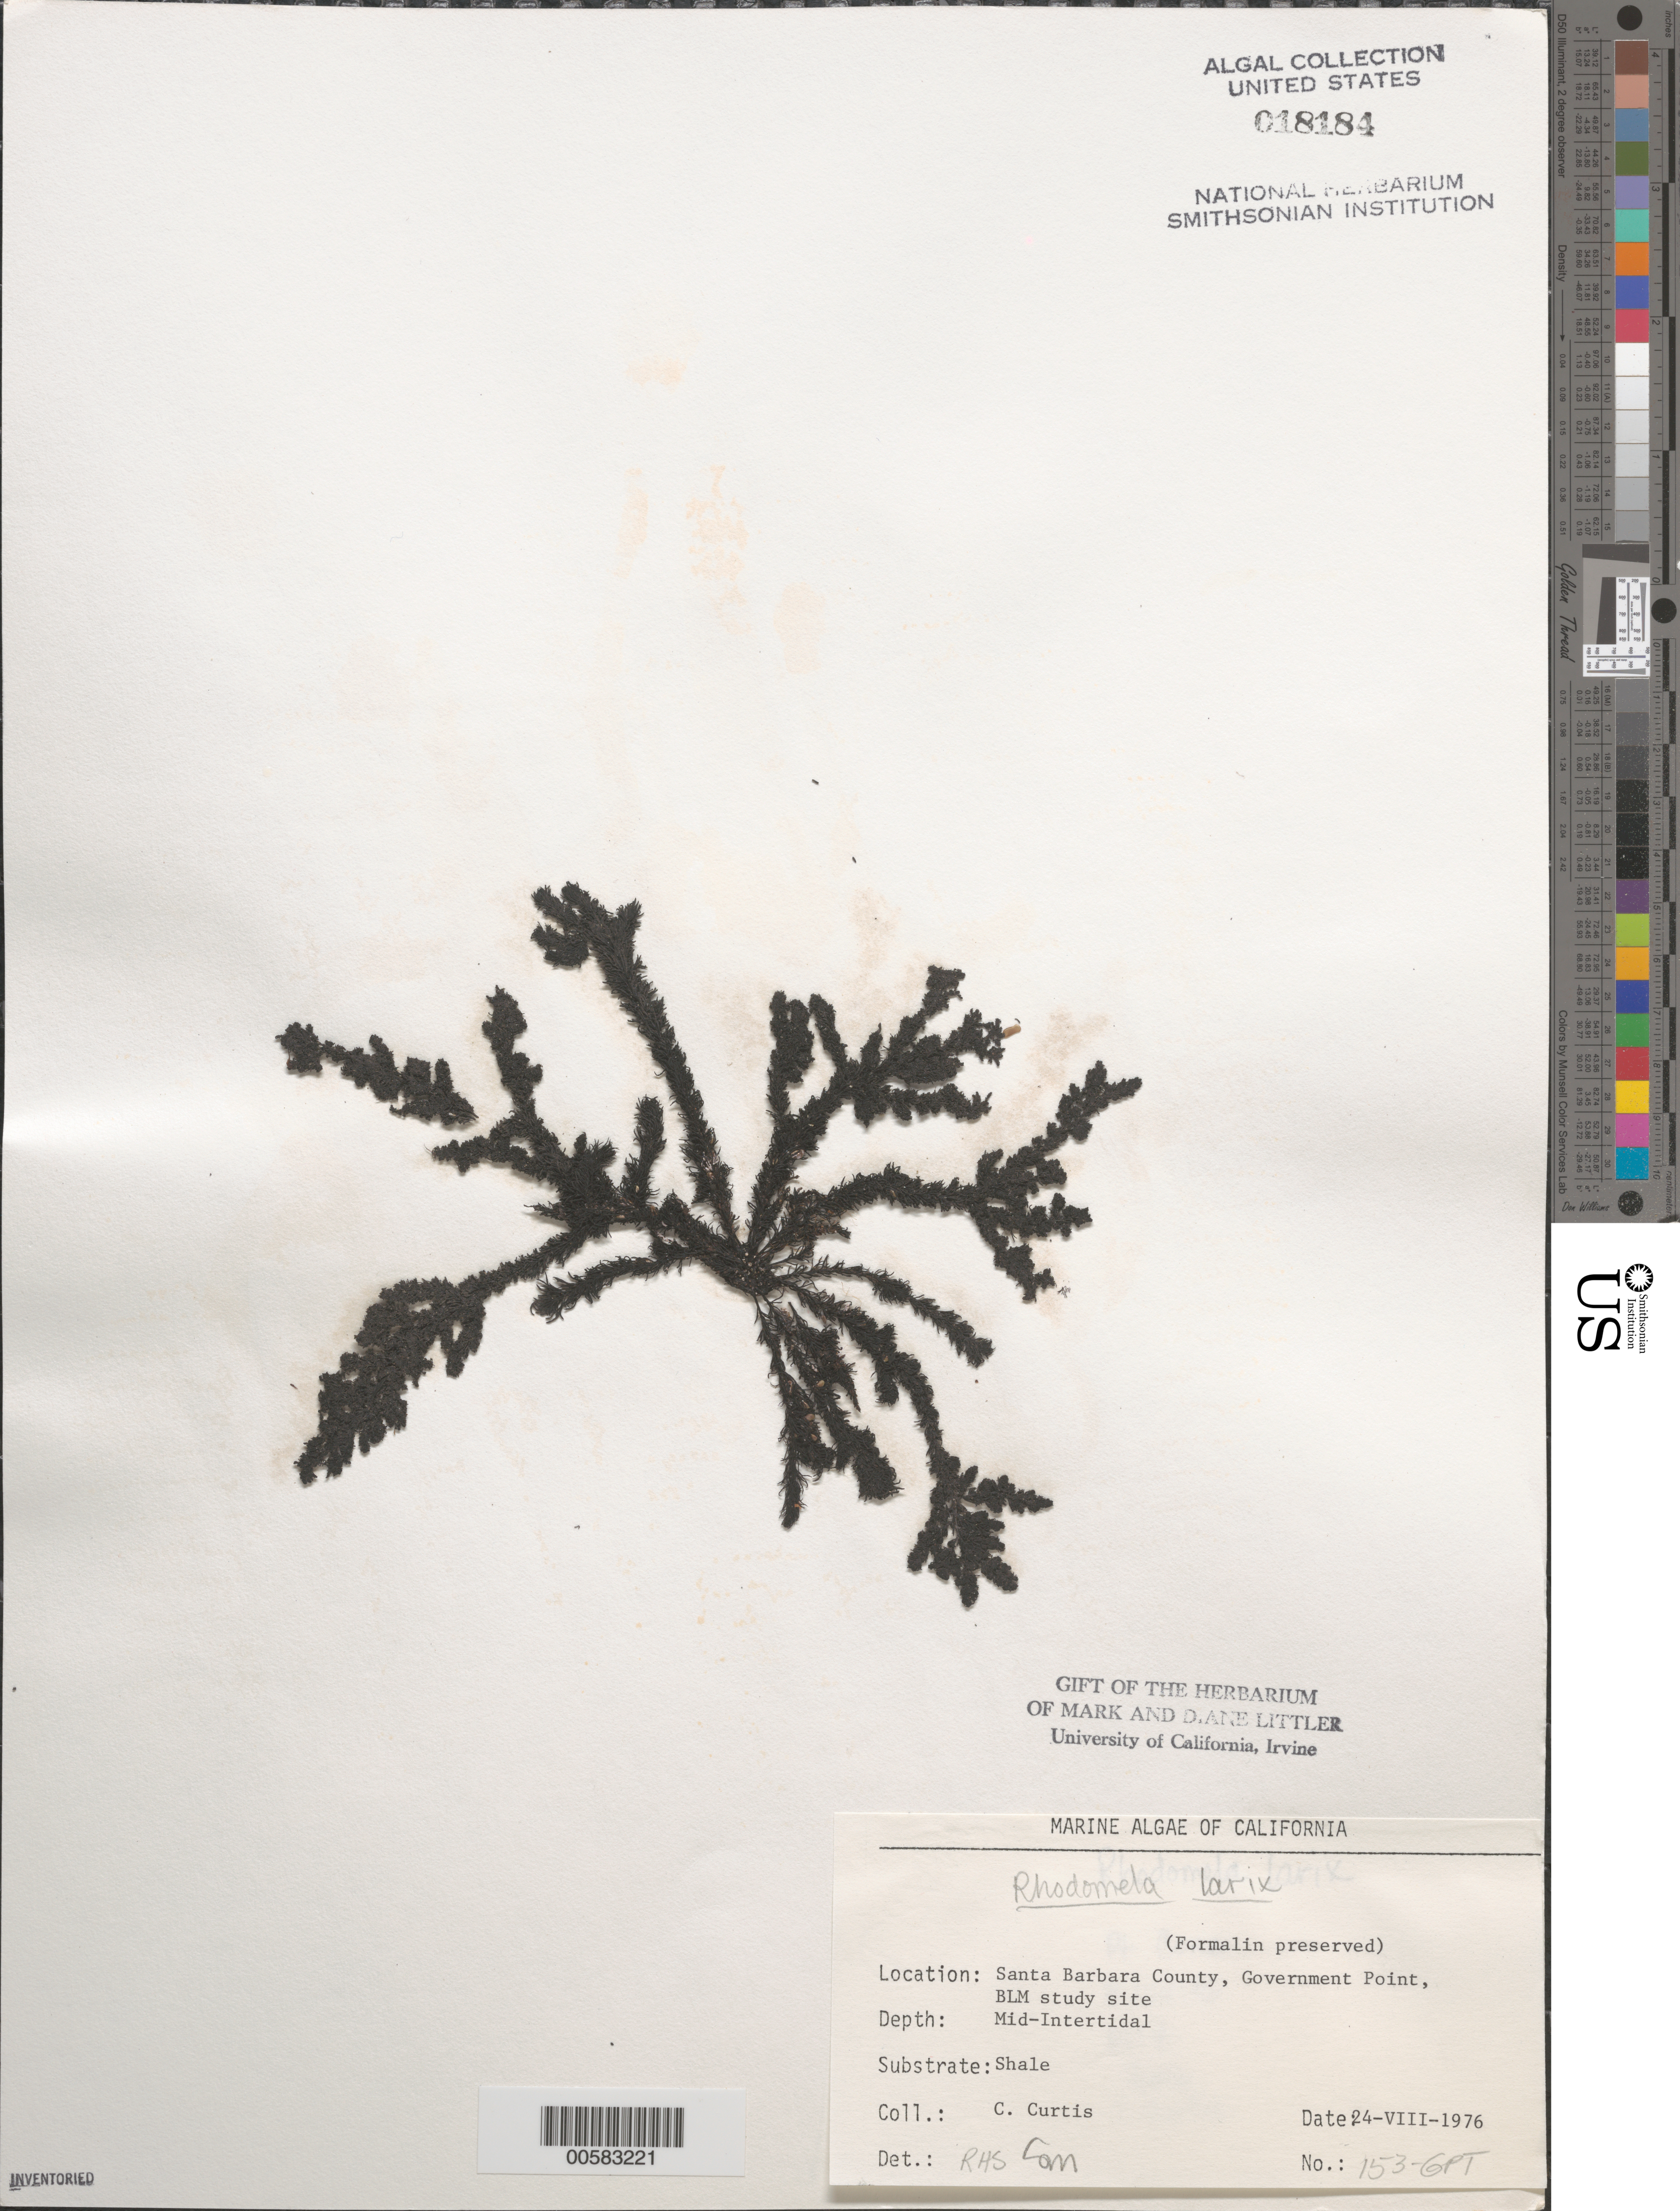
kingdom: Plantae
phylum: Rhodophyta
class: Florideophyceae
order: Ceramiales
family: Rhodomelaceae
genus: Neorhodomela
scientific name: Neorhodomela larix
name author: (Turner) Masuda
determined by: Algae name updating Project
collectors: C. Curtis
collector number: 153-gpt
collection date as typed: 24 Aug 1976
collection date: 1976-08-24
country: United States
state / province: California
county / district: Santa Barbara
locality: Government Point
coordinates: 34 26'31"N, 120 24'06"W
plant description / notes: BLM-SOCALBIGHT Rocky Intertidal Survey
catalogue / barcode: US 18184